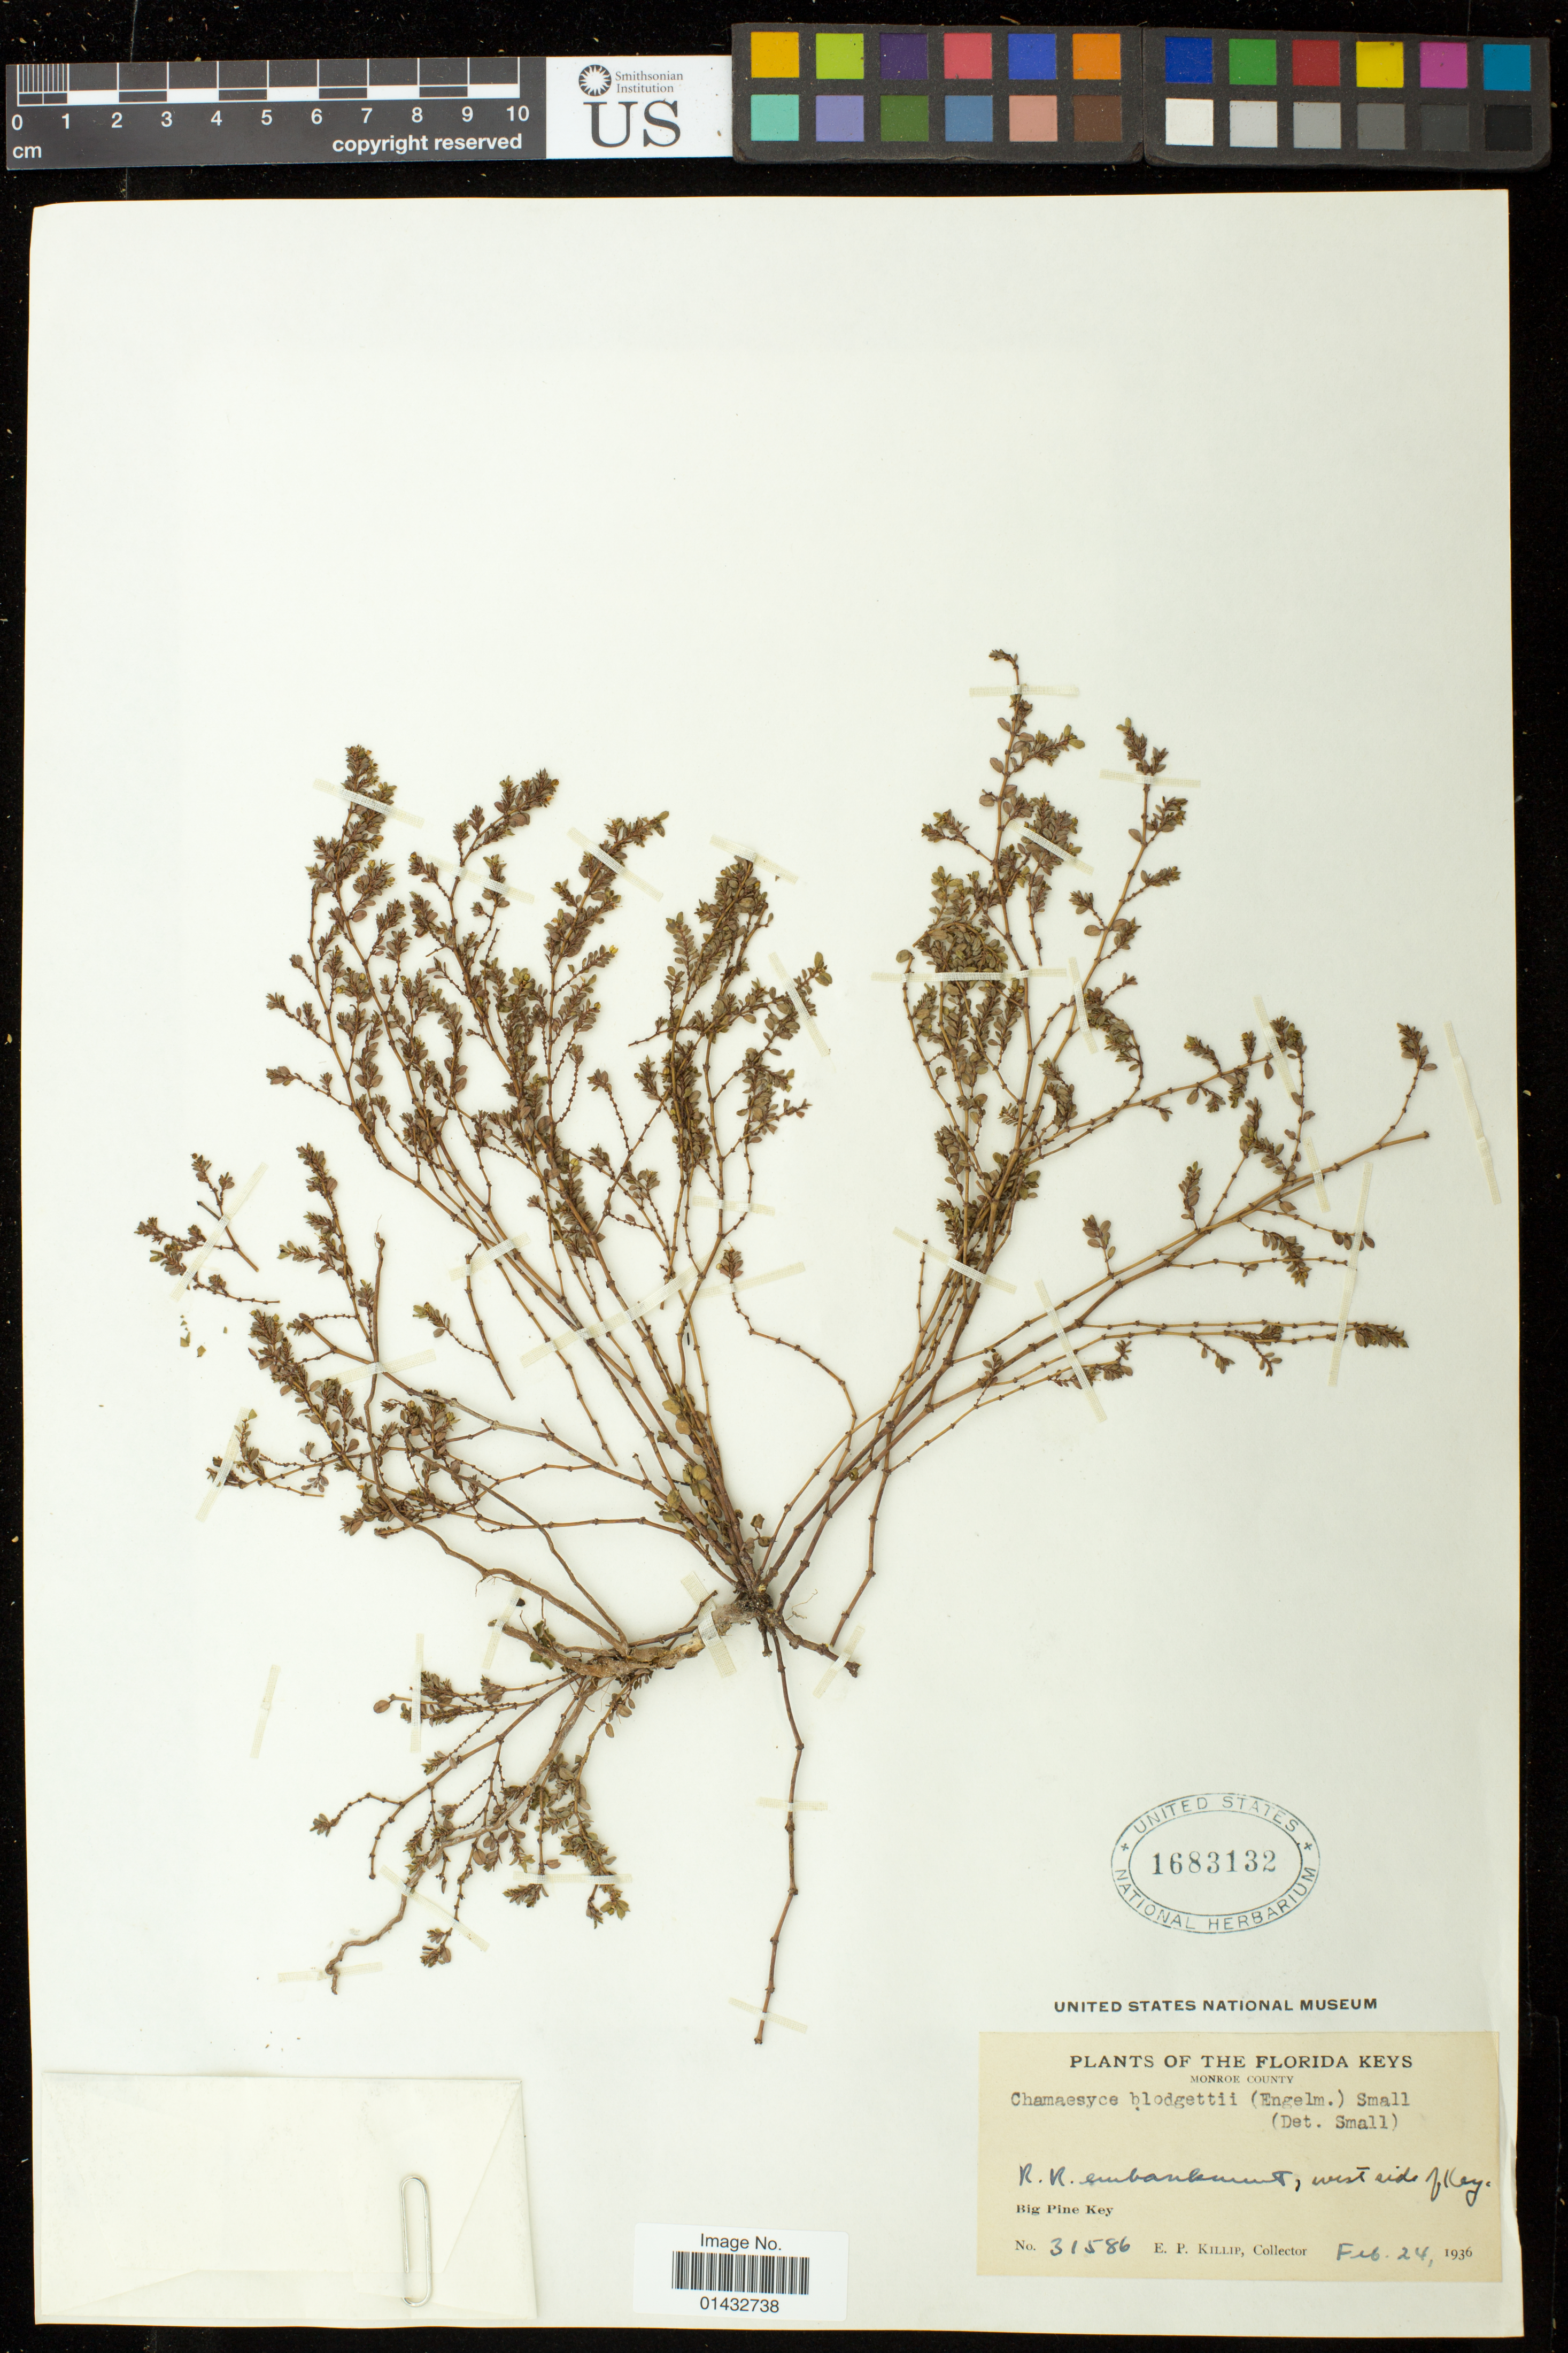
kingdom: Plantae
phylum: Tracheophyta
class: Magnoliopsida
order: Malpighiales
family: Euphorbiaceae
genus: Euphorbia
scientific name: Euphorbia blodgettii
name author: Engelm. ex Hitchc.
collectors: E. P. Killip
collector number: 31586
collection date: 1936-02-24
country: United States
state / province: Florida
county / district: Monroe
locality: Big Pine Key; R.R. embankment, west side of Key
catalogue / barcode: US 1683132